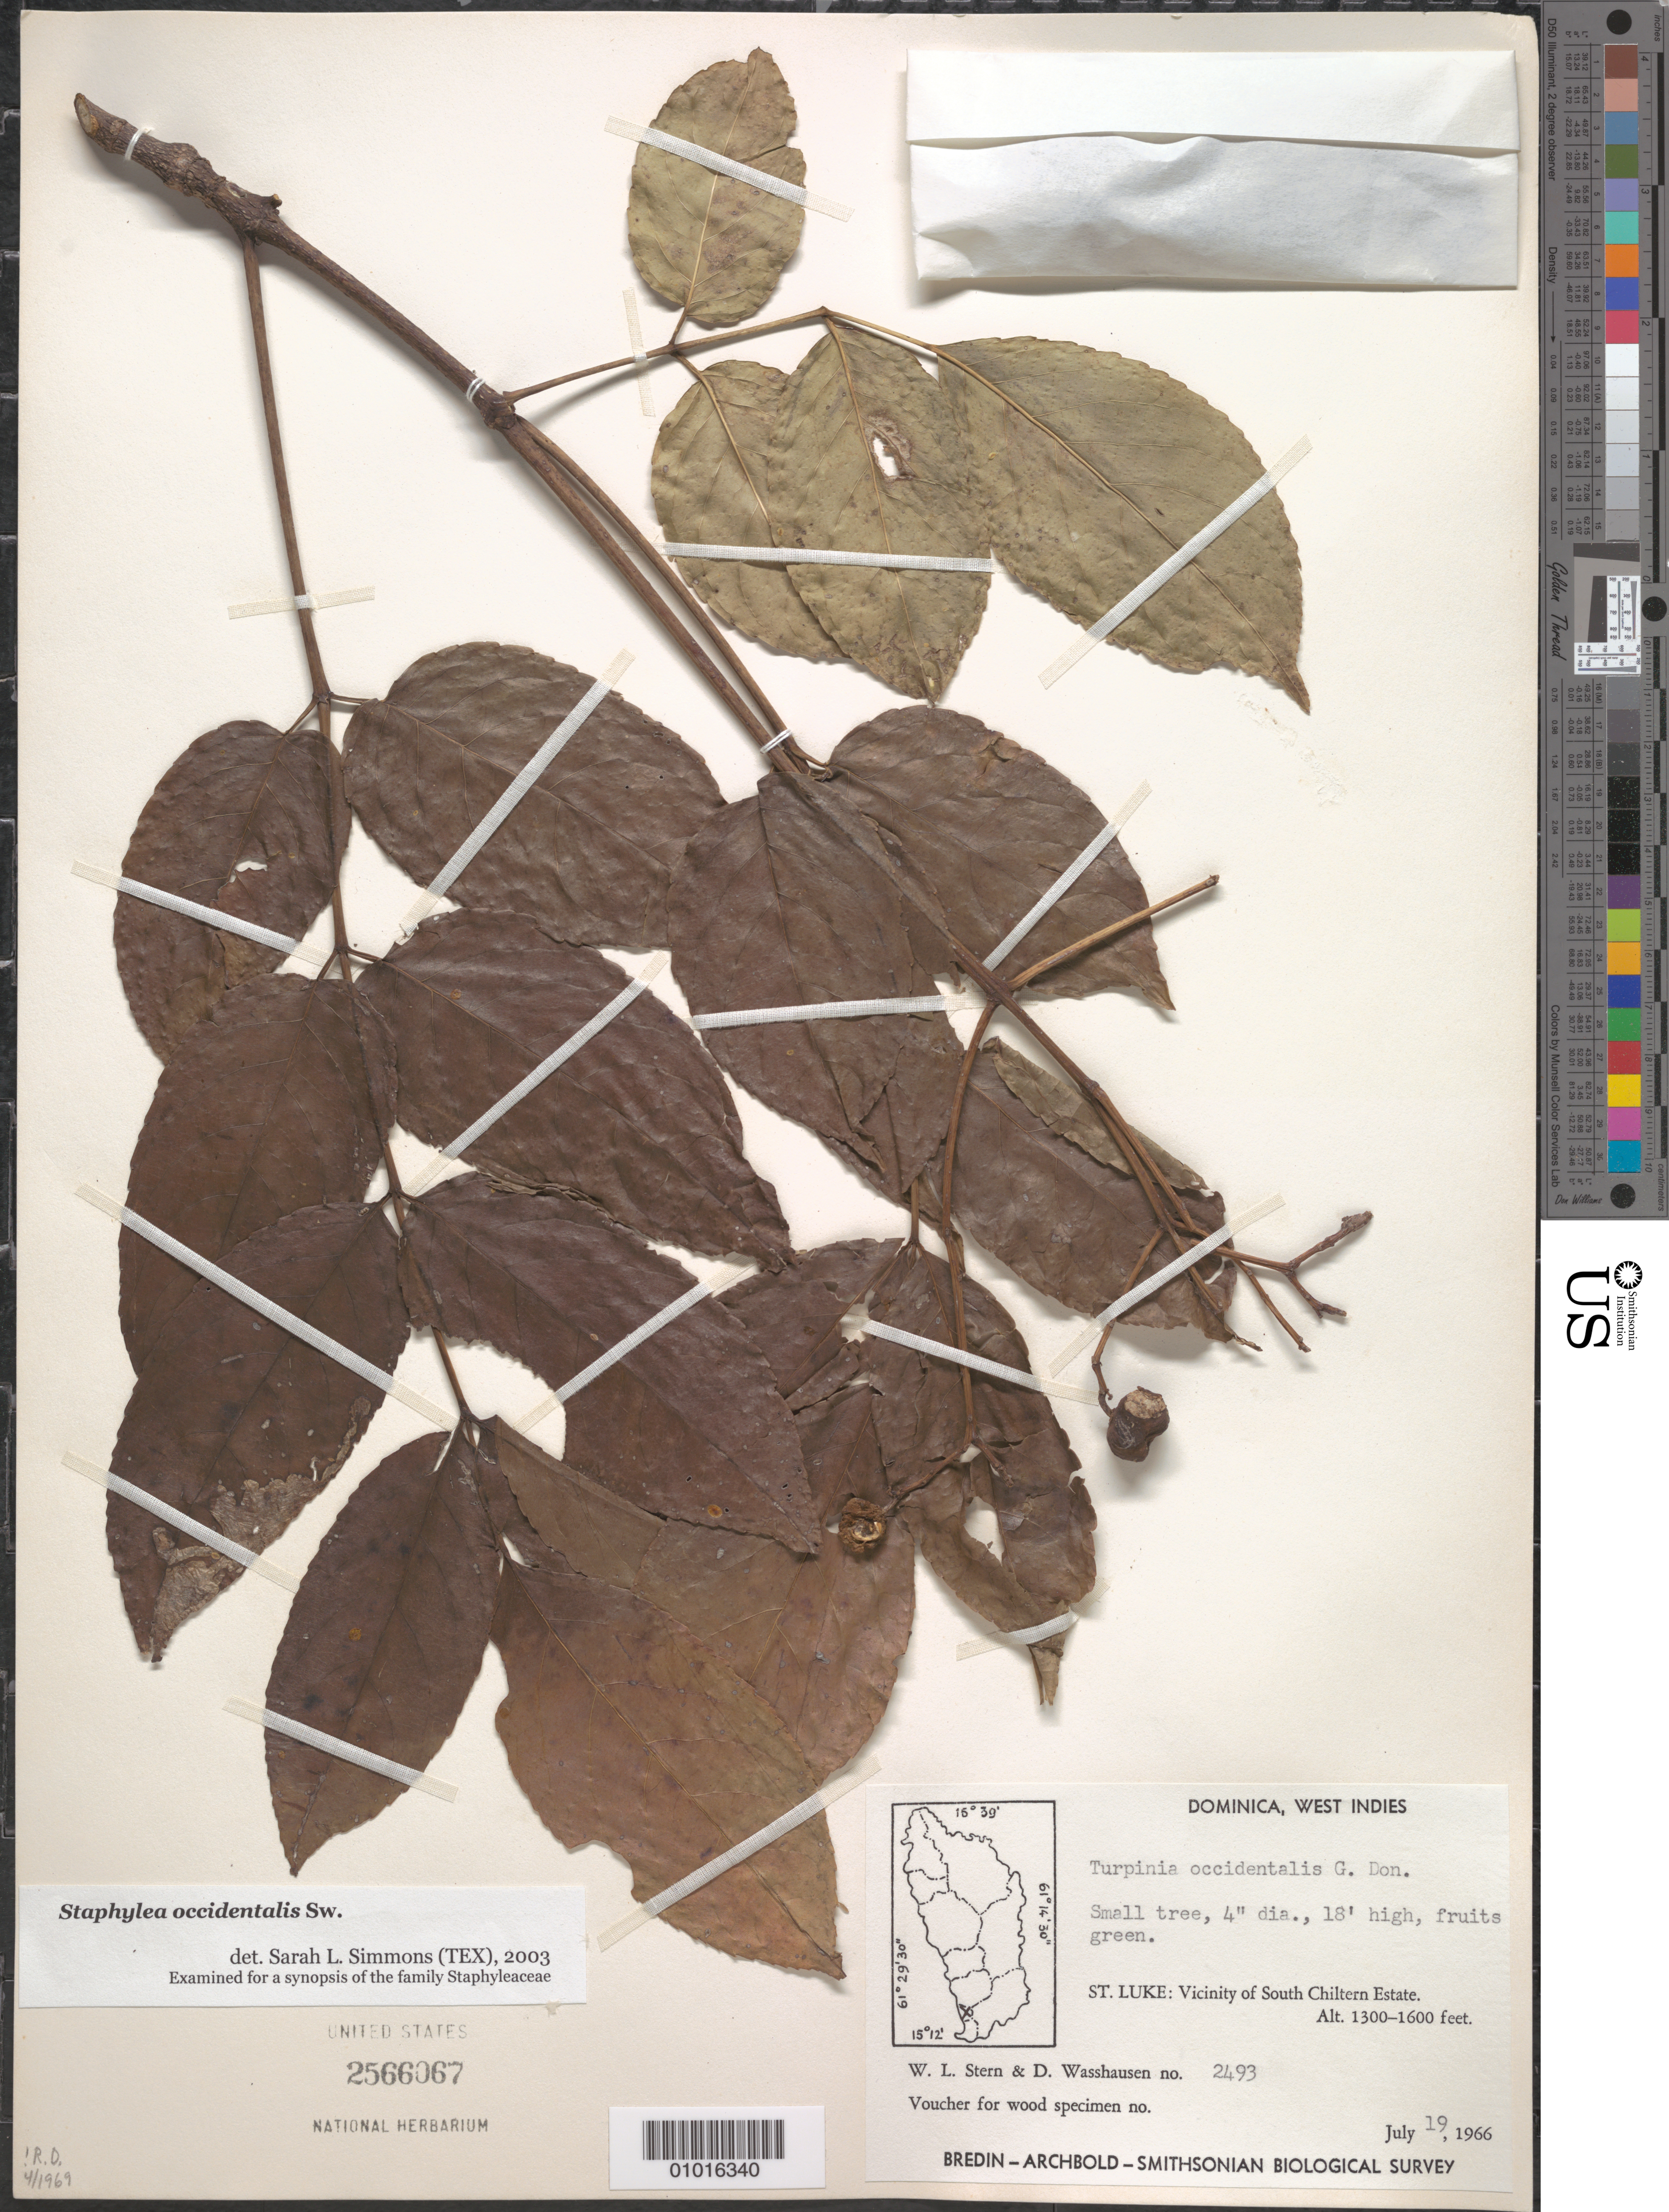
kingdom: Plantae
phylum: Tracheophyta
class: Magnoliopsida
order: Crossosomatales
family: Staphyleaceae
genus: Staphylea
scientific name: Staphylea occidentalis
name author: Sw.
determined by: Simmons, S. L.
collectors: W. L. Stern & D. C. Wasshausen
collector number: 2493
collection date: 1966-07-19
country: Dominica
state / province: St. Luke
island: Dominica I.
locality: South Chiltern Estate, vicinity.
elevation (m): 396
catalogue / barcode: US 2566067